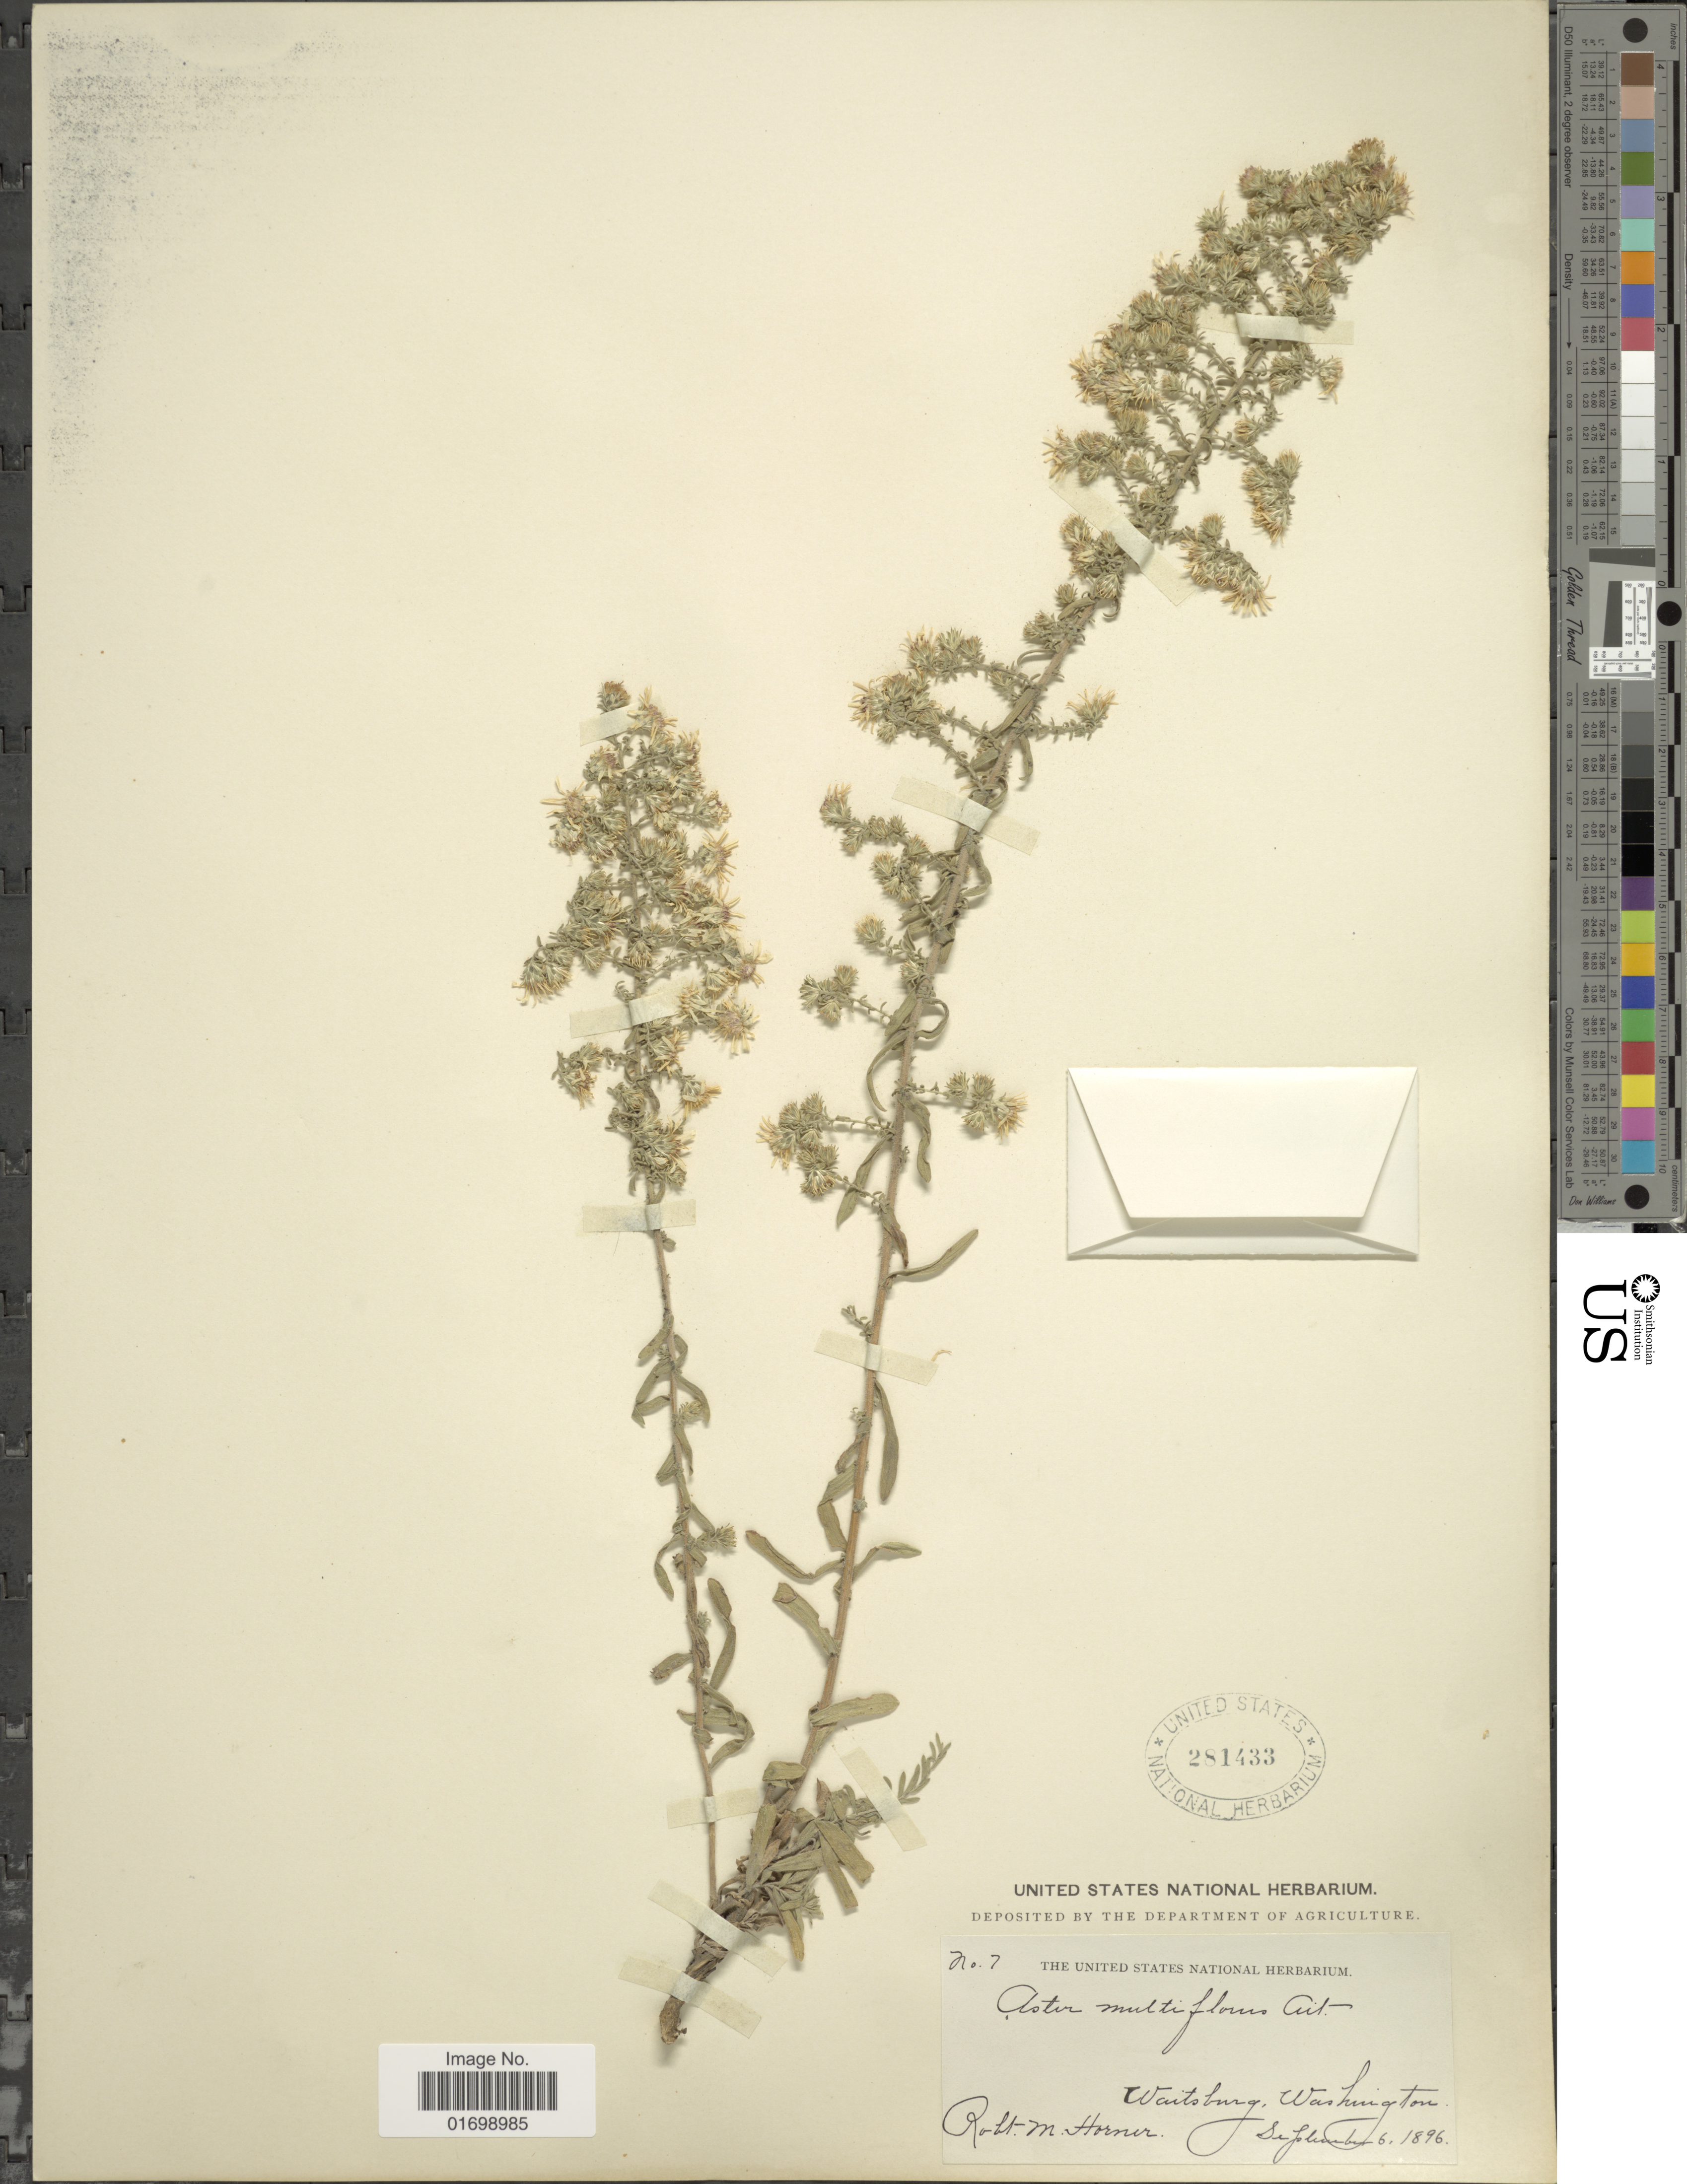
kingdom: Plantae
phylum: Tracheophyta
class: Magnoliopsida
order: Asterales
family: Asteraceae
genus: Symphyotrichum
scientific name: Symphyotrichum ericoides var. prostratum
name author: (Kuntze) G.L. Nesom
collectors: R. Horner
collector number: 7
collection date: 1896-09-06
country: United States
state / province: Washington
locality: Waitsburg.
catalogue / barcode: US 281433